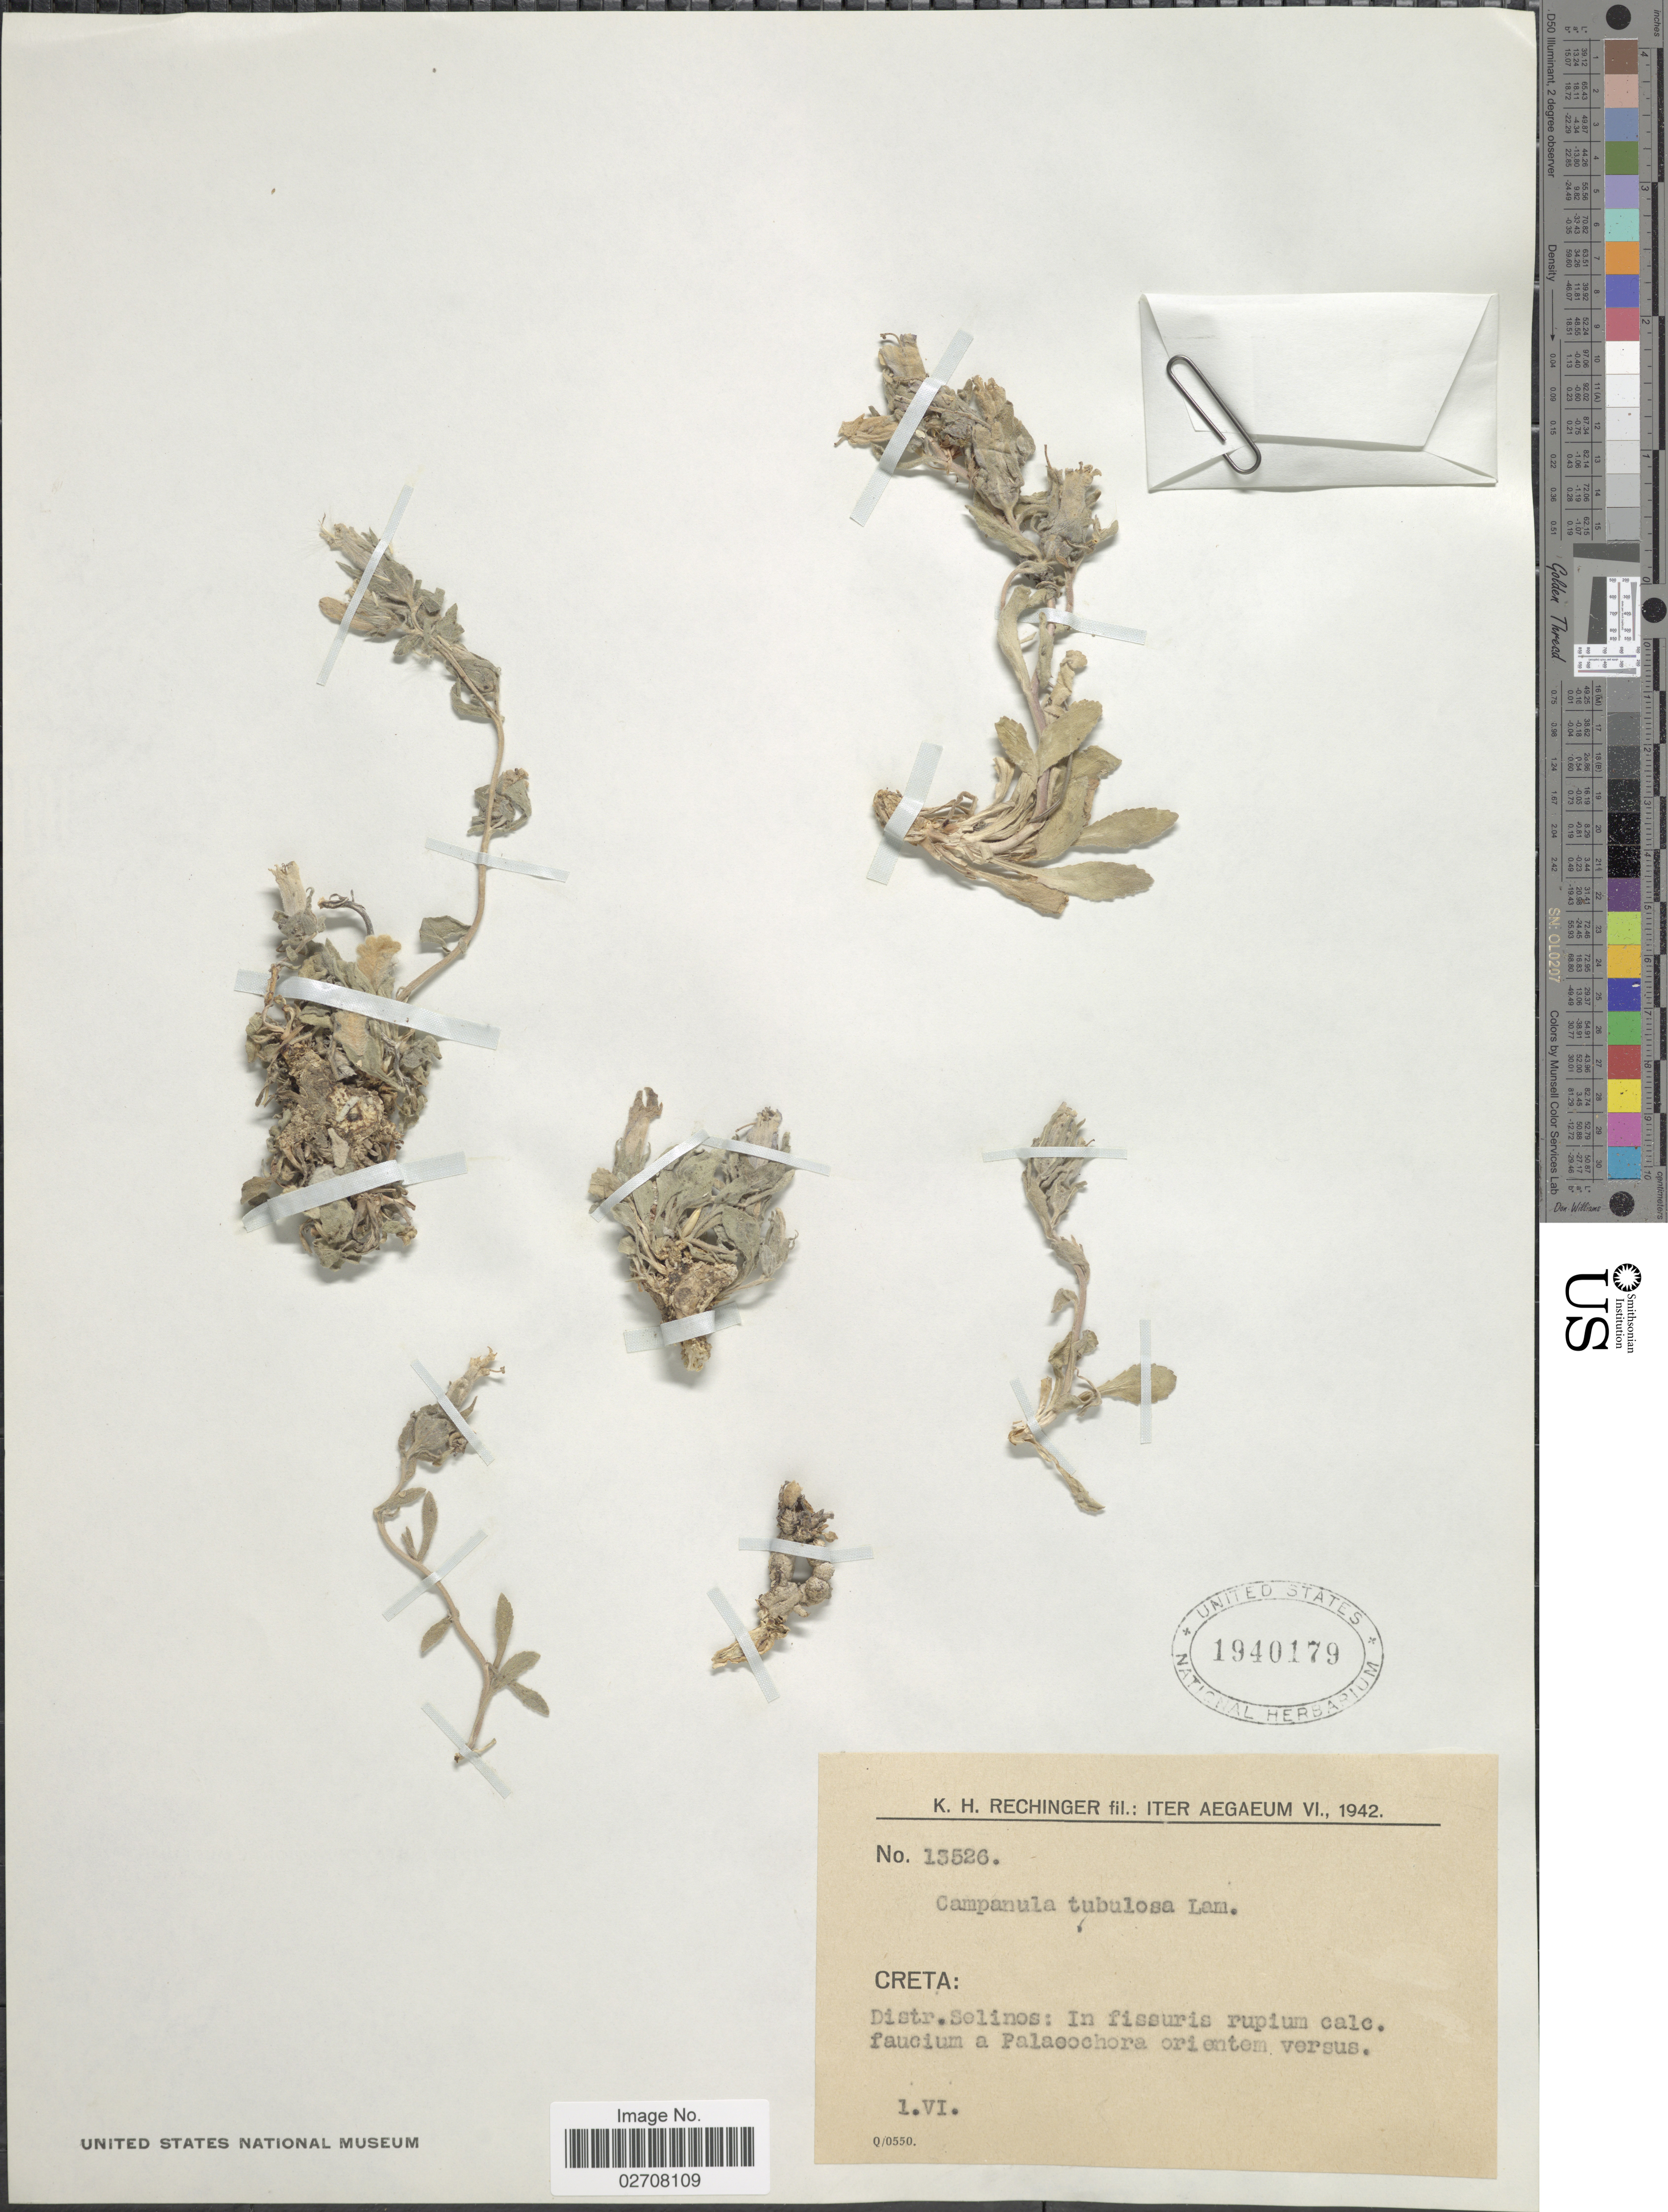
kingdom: Plantae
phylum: Tracheophyta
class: Magnoliopsida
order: Asterales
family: Campanulaceae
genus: Campanula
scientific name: Campanula tubulosa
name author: Lam.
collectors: K. H. Rechinger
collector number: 13526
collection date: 1942-06-01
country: Greece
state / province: Crete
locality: Creta: Distr. Selinos: In fissuris rupim calc. faucim a Palaeochora orientem versus.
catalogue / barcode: US 1940179